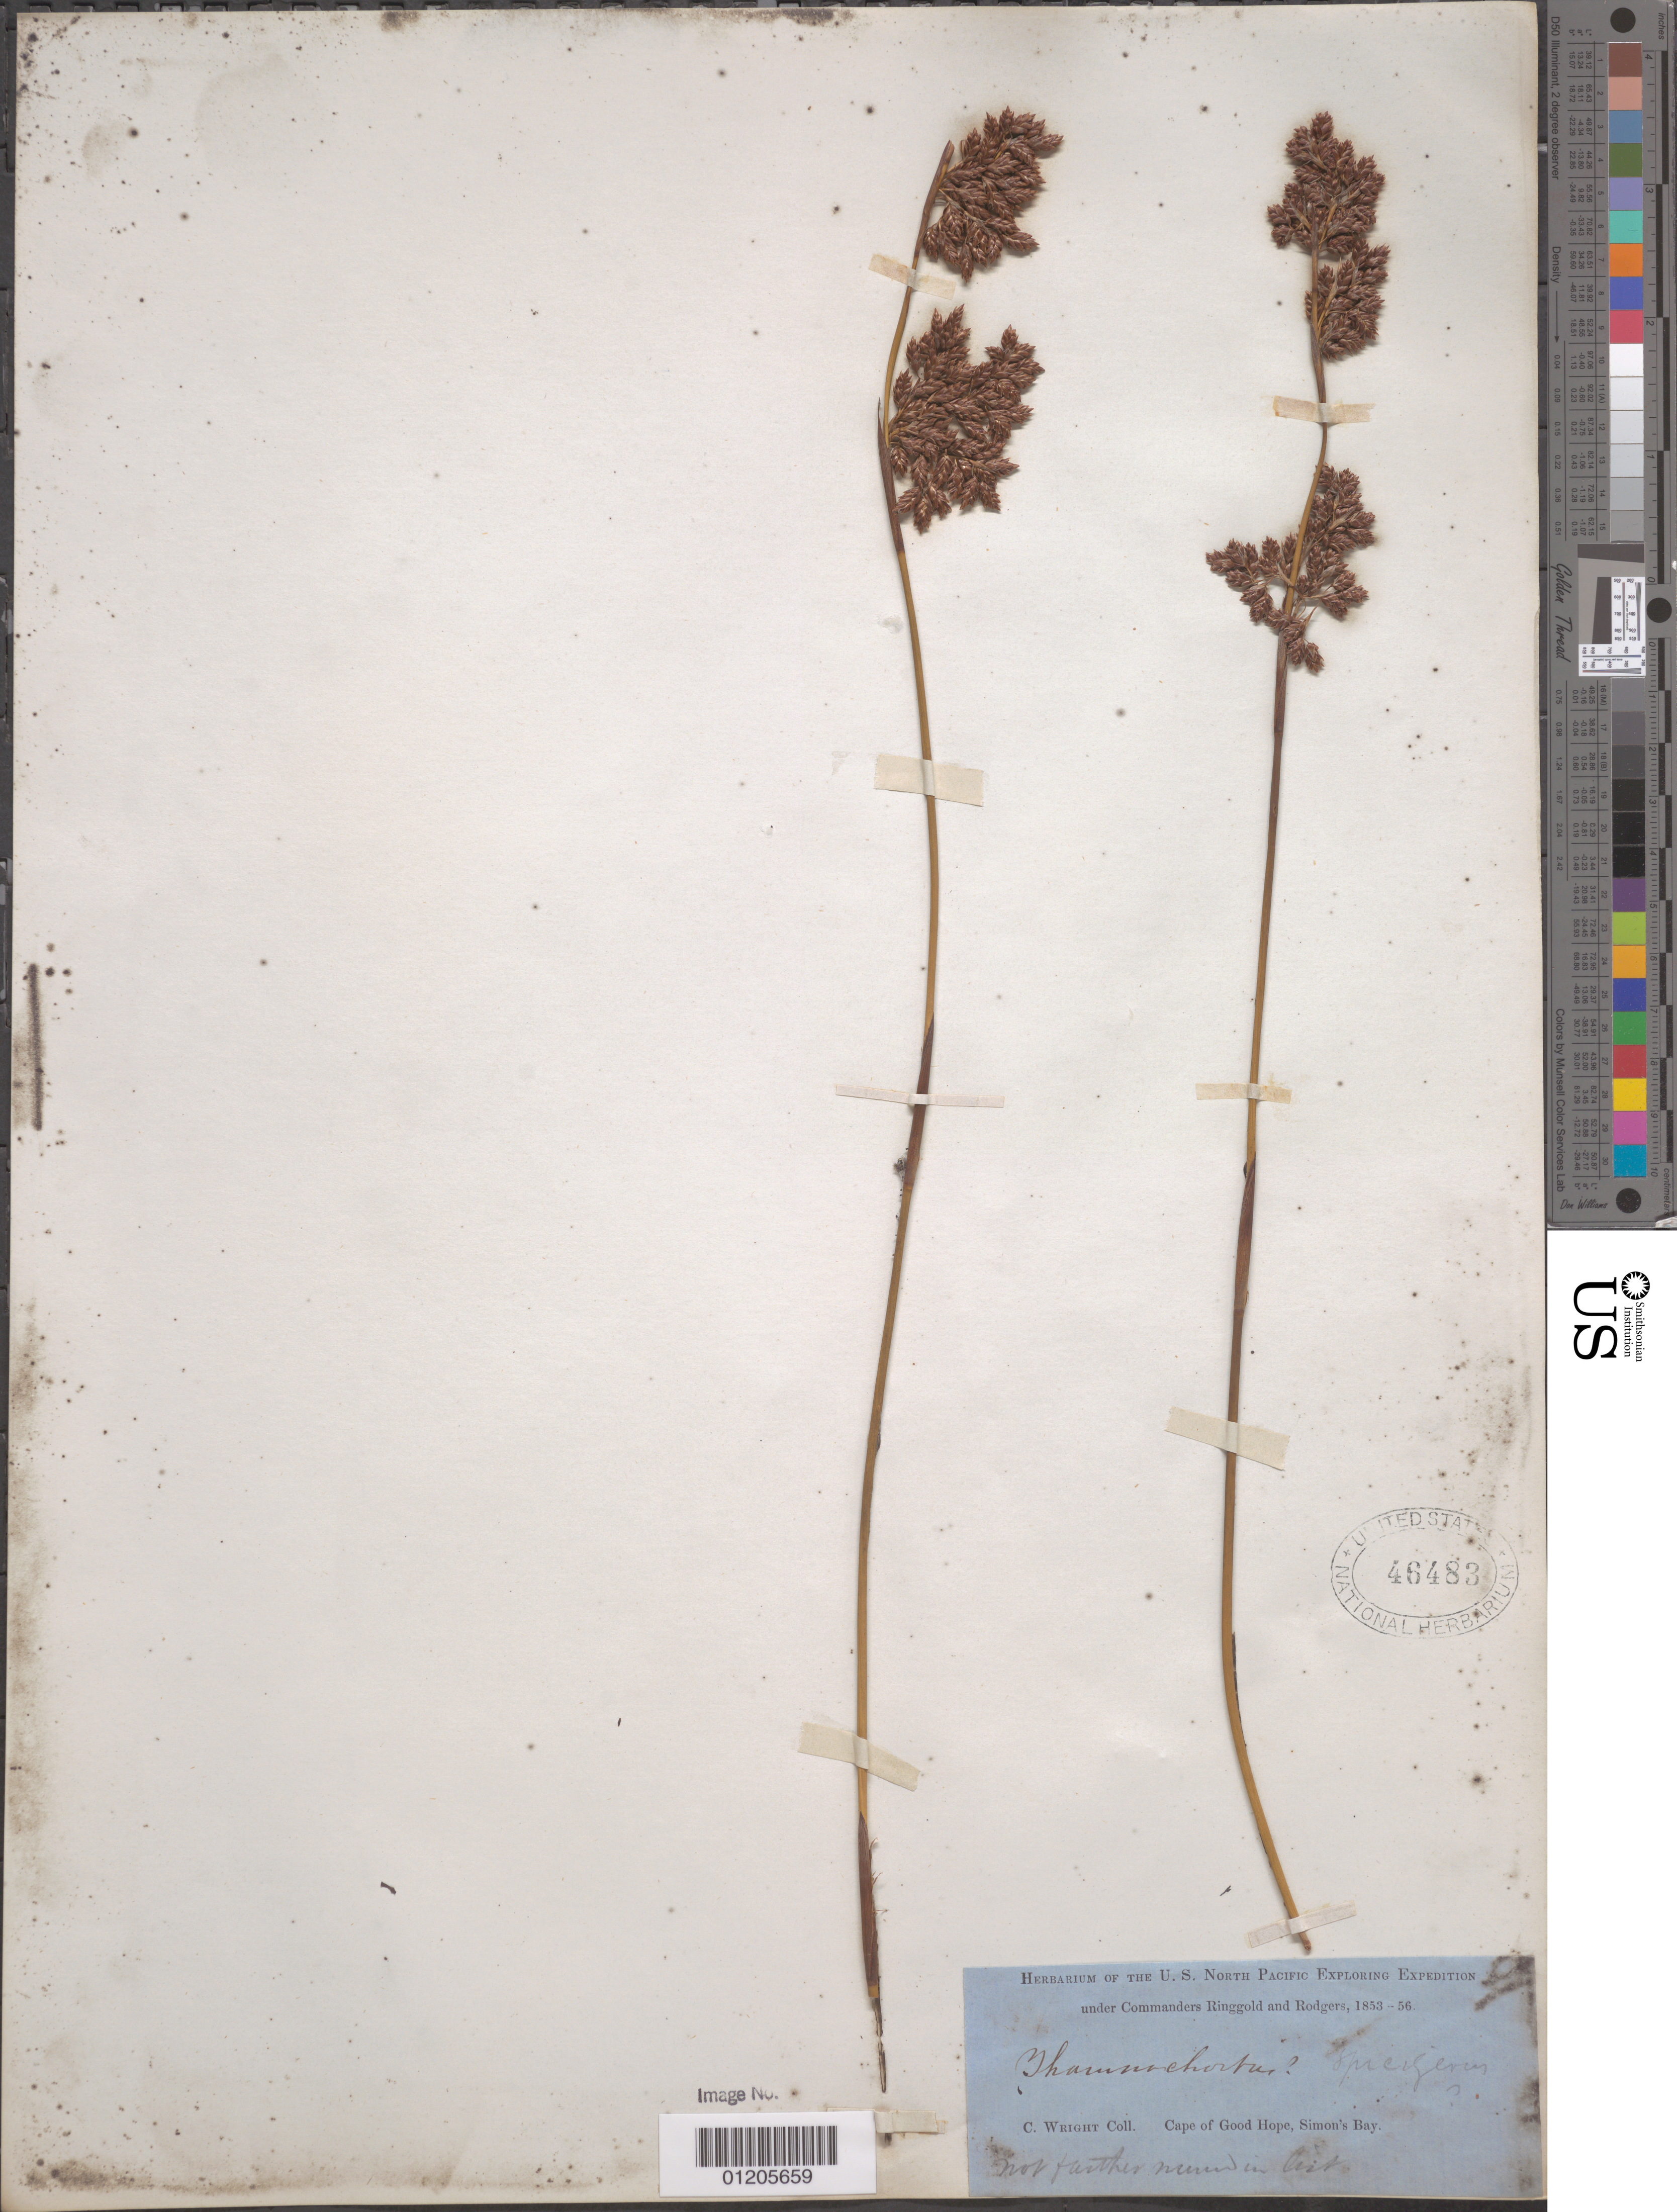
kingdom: Plantae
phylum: Tracheophyta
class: Liliopsida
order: Poales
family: Restionaceae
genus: Thamnochortus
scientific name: Thamnochortus sp.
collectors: C. Wright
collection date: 1853/1856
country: South Africa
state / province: Western Cape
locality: Cape of Good Hope, Simon's Bay.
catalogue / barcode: US 46483